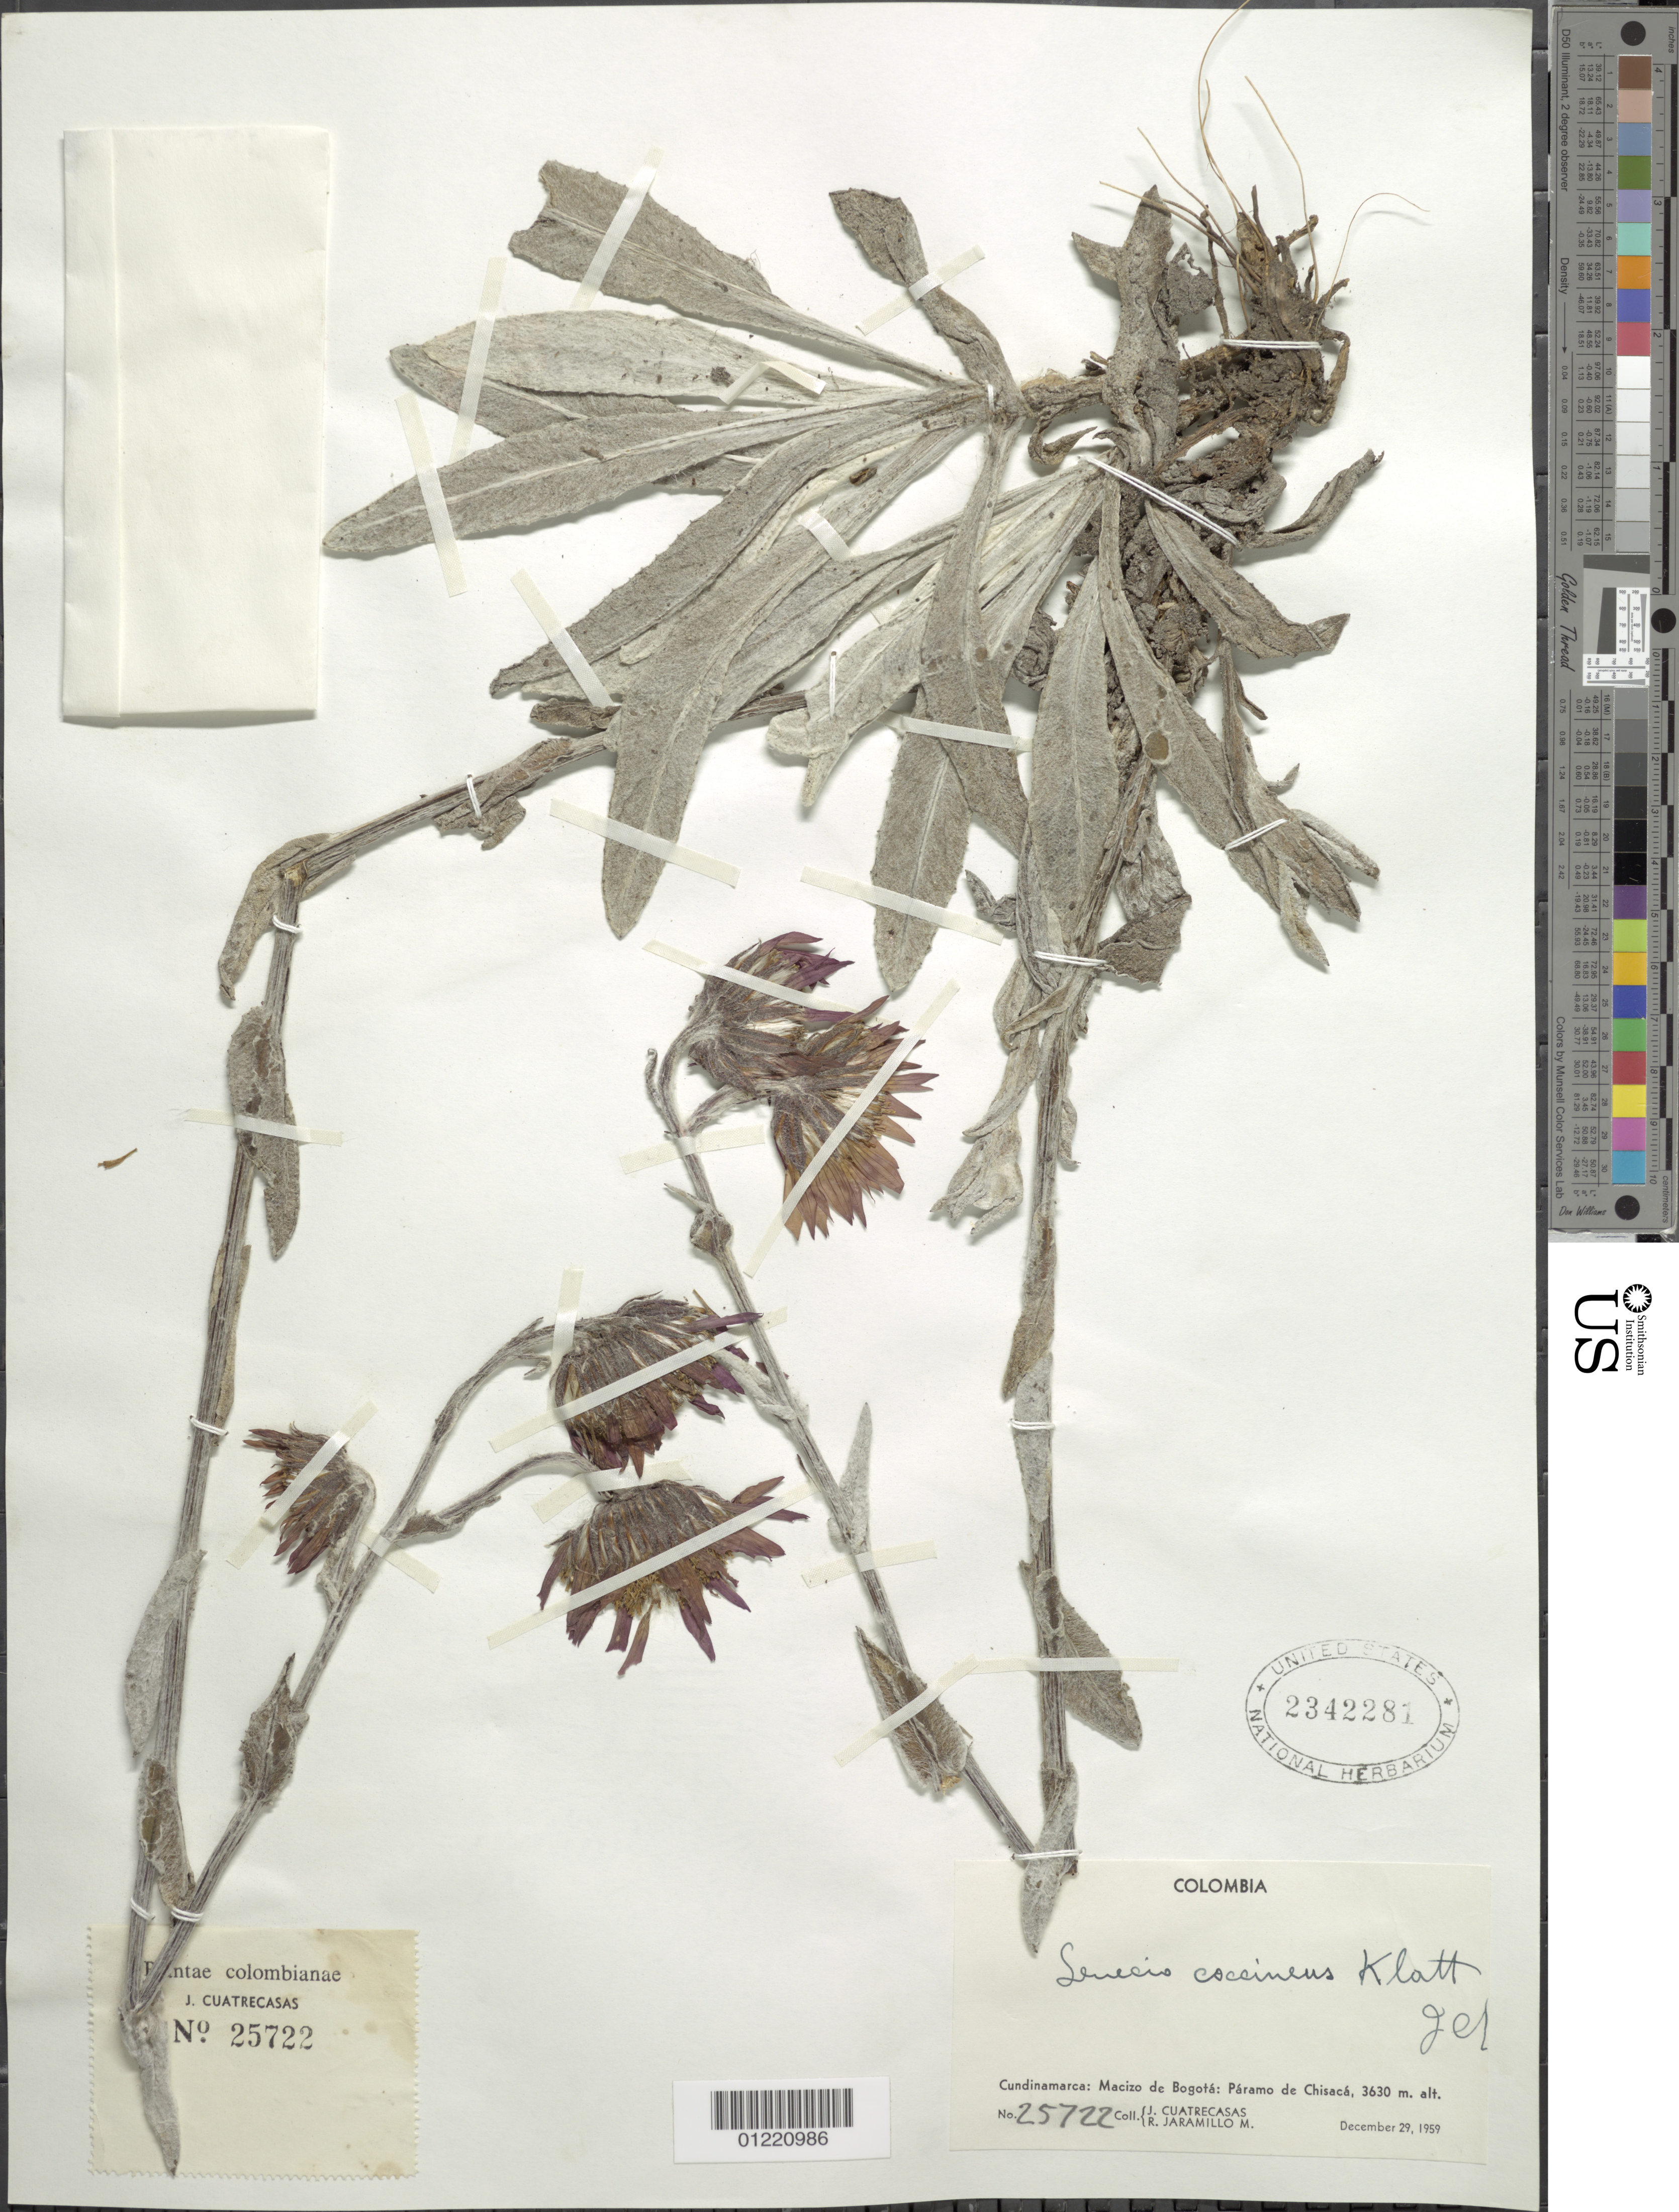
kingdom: Plantae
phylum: Tracheophyta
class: Magnoliopsida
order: Asterales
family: Asteraceae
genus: Senecio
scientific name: Senecio coccineus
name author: Klatt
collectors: J. Cuatrecasas & R. Jaramillo M.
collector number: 25722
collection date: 1959-12-29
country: Colombia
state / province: Cundinamarca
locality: Macizo de Bogota: Paramo de Chisaca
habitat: paramo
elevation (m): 3630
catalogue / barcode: US 2342281